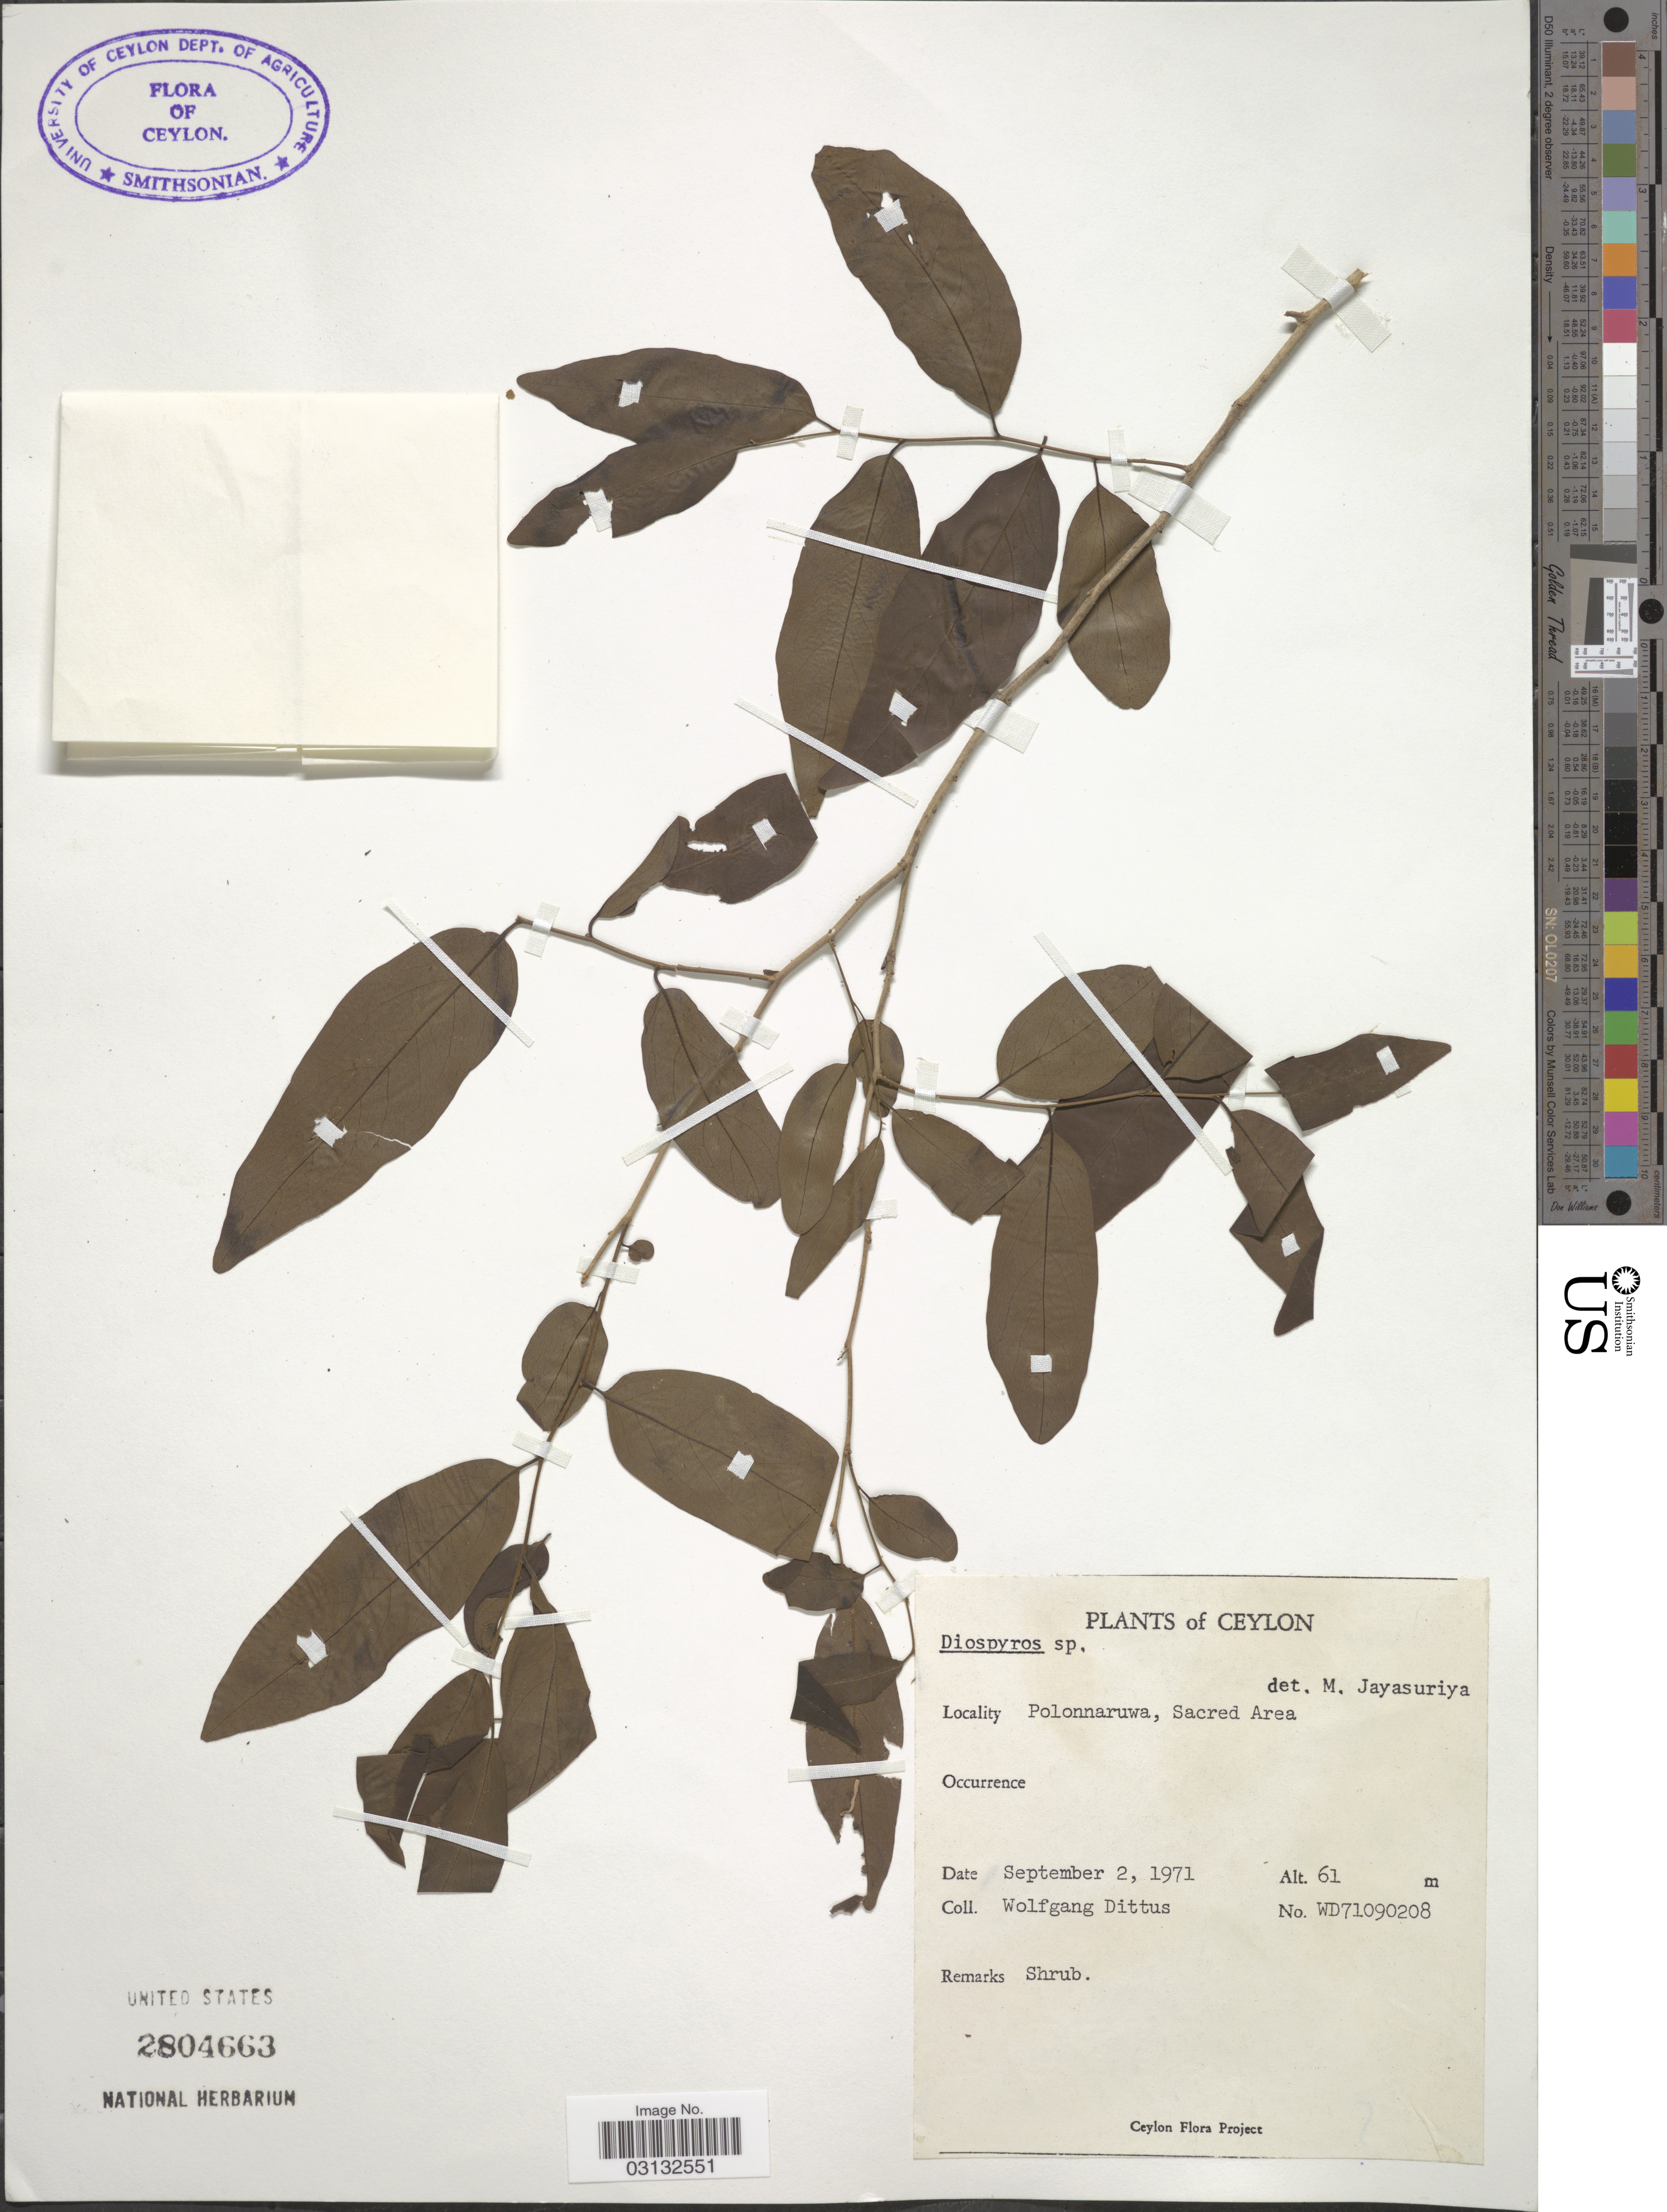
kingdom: Plantae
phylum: Tracheophyta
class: Magnoliopsida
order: Ericales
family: Ebenaceae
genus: Diospyros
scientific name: Diospyros sp.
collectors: W. Dittus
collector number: WD71090208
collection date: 1971-09-02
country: Sri Lanka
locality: Ceylon. Polonnaruwa, Sacred Area.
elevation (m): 61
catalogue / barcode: US 2804663